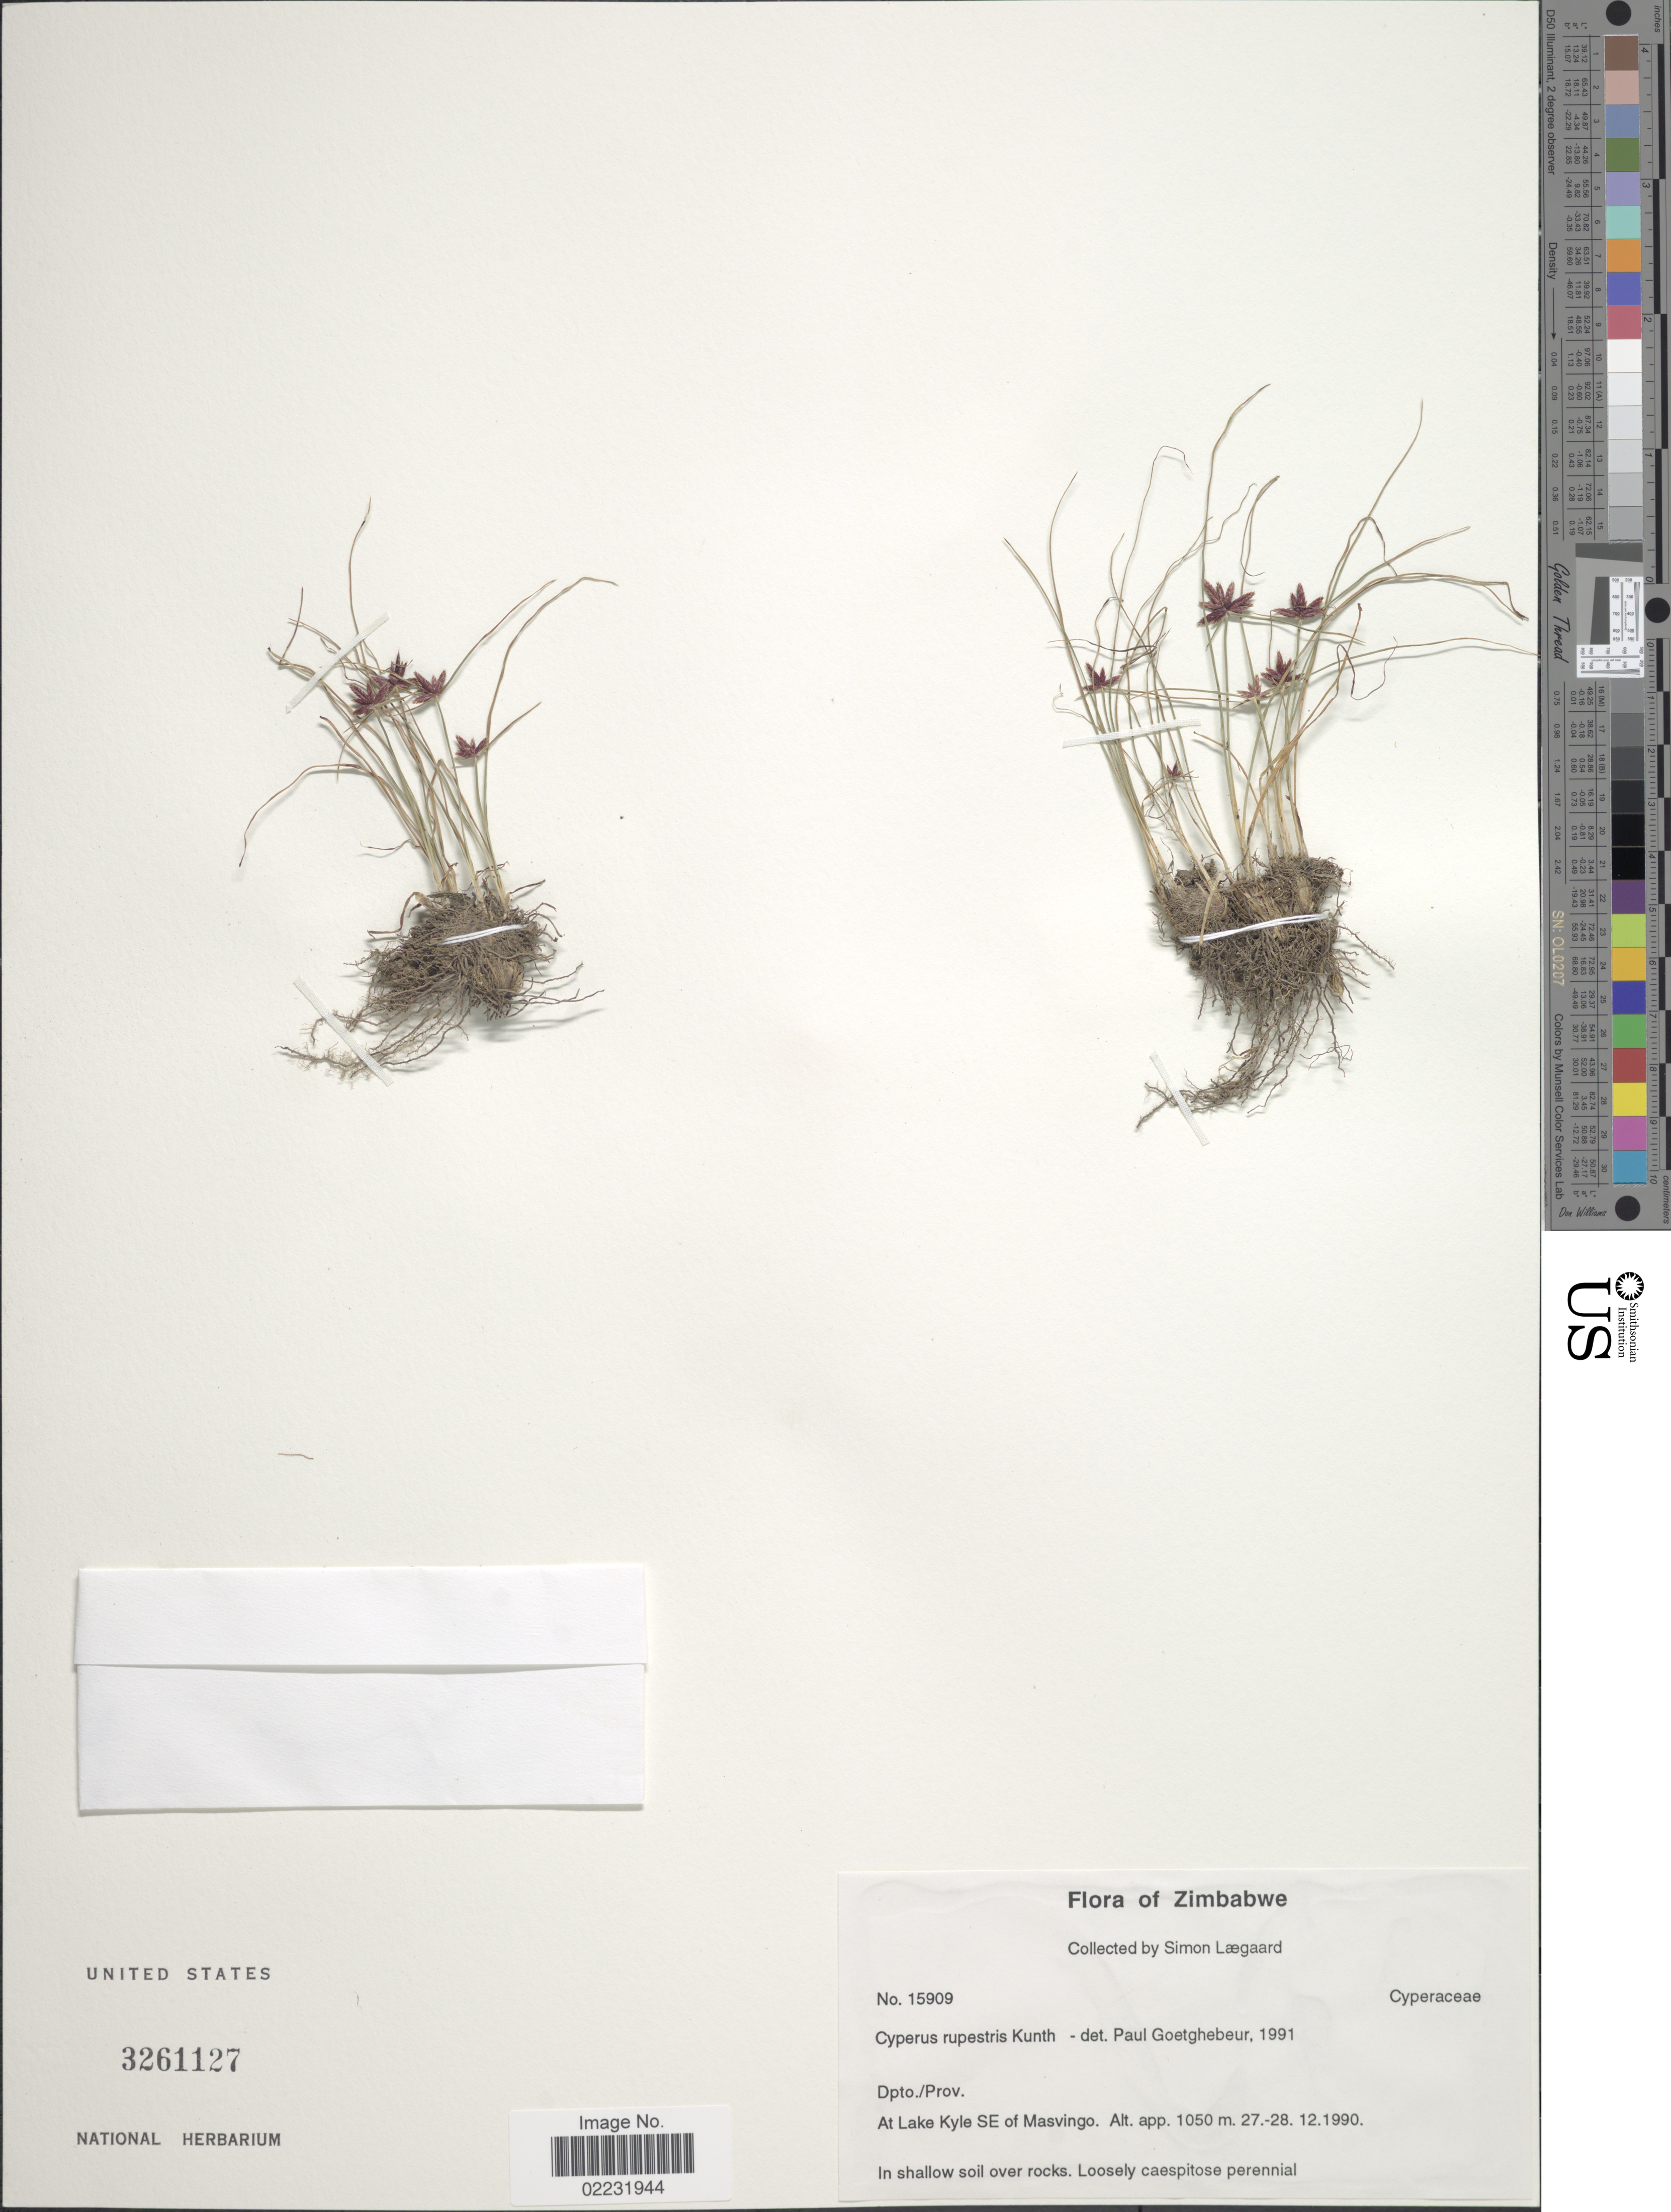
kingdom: Plantae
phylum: Tracheophyta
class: Liliopsida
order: Poales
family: Cyperaceae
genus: Cyperus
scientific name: Cyperus rupestris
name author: Kunth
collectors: S. Lægaard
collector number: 15909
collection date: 1990-12-27/1990-12-28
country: Zimbabwe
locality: Dpto.Prov., At Lake Kyle SE of Masvingo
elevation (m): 1050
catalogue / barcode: US 3261127